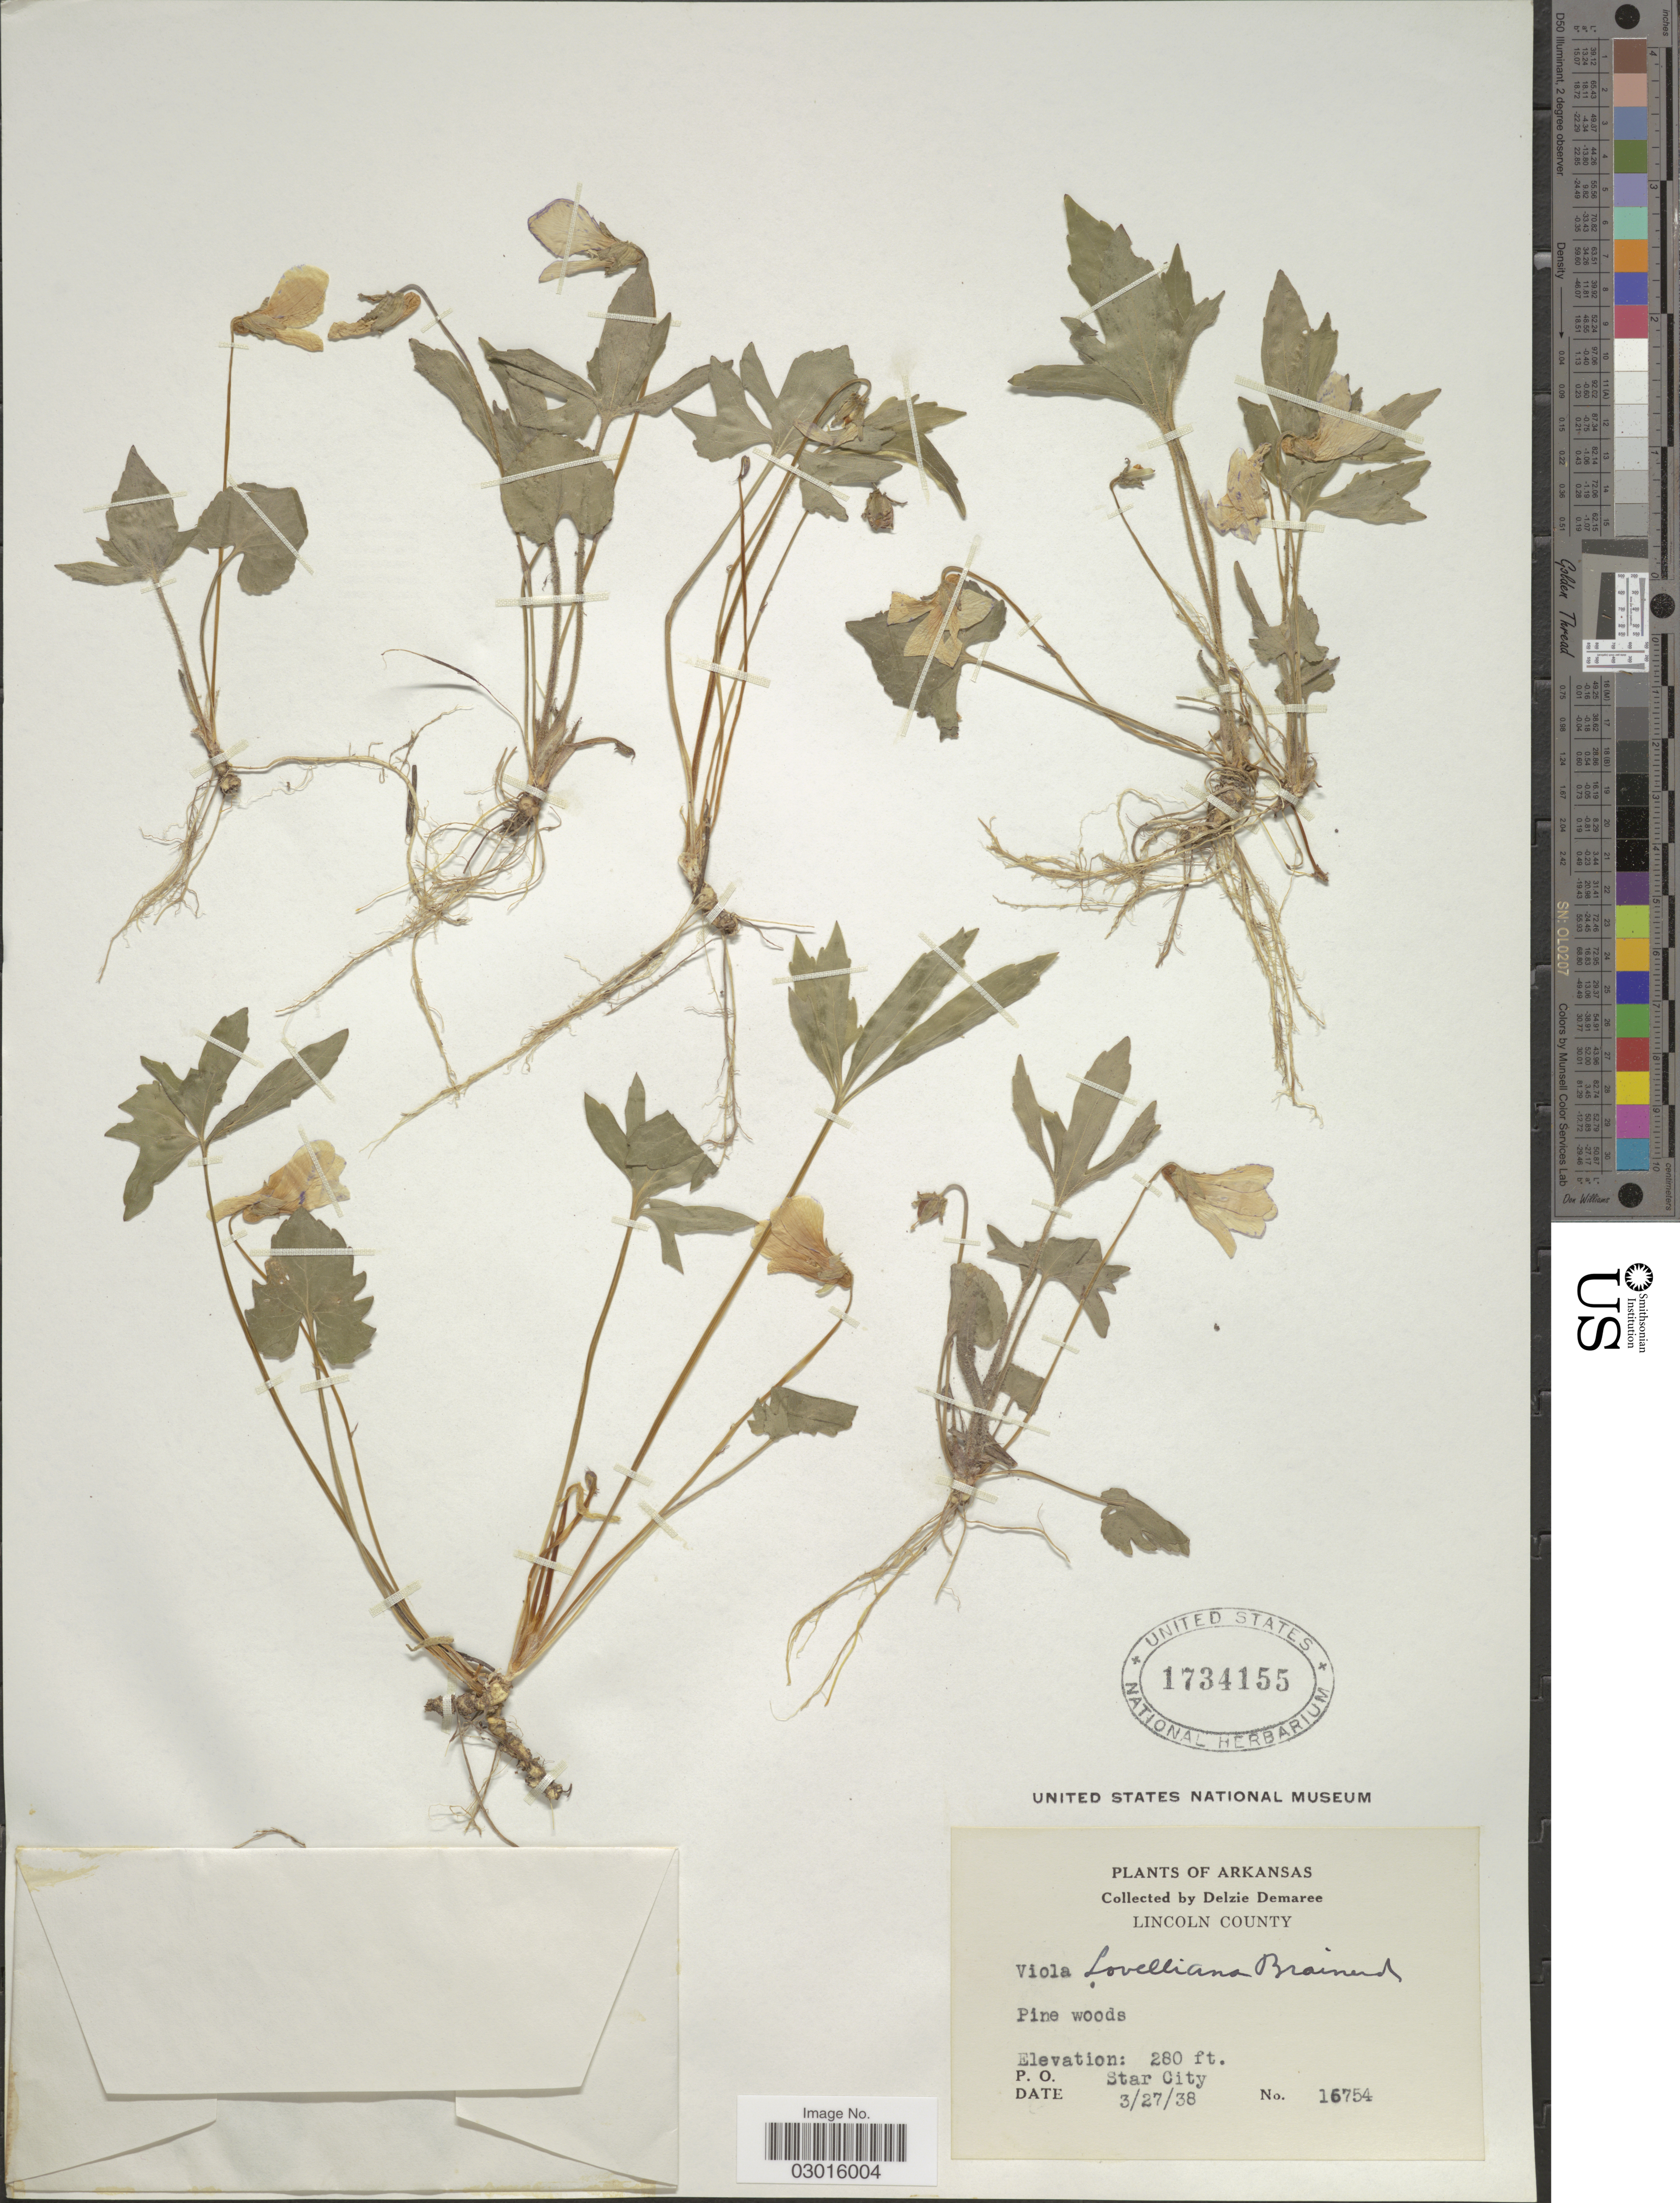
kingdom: Plantae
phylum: Tracheophyta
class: Magnoliopsida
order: Malpighiales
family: Violaceae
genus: Viola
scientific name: Viola lovelliana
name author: Brainerd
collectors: D. Demaree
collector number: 16754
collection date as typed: Transcribed d/m/y: 27/3/38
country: United States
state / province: Arkansas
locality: Lincoln County, P.O. Star City.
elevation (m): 85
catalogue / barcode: US 1734155